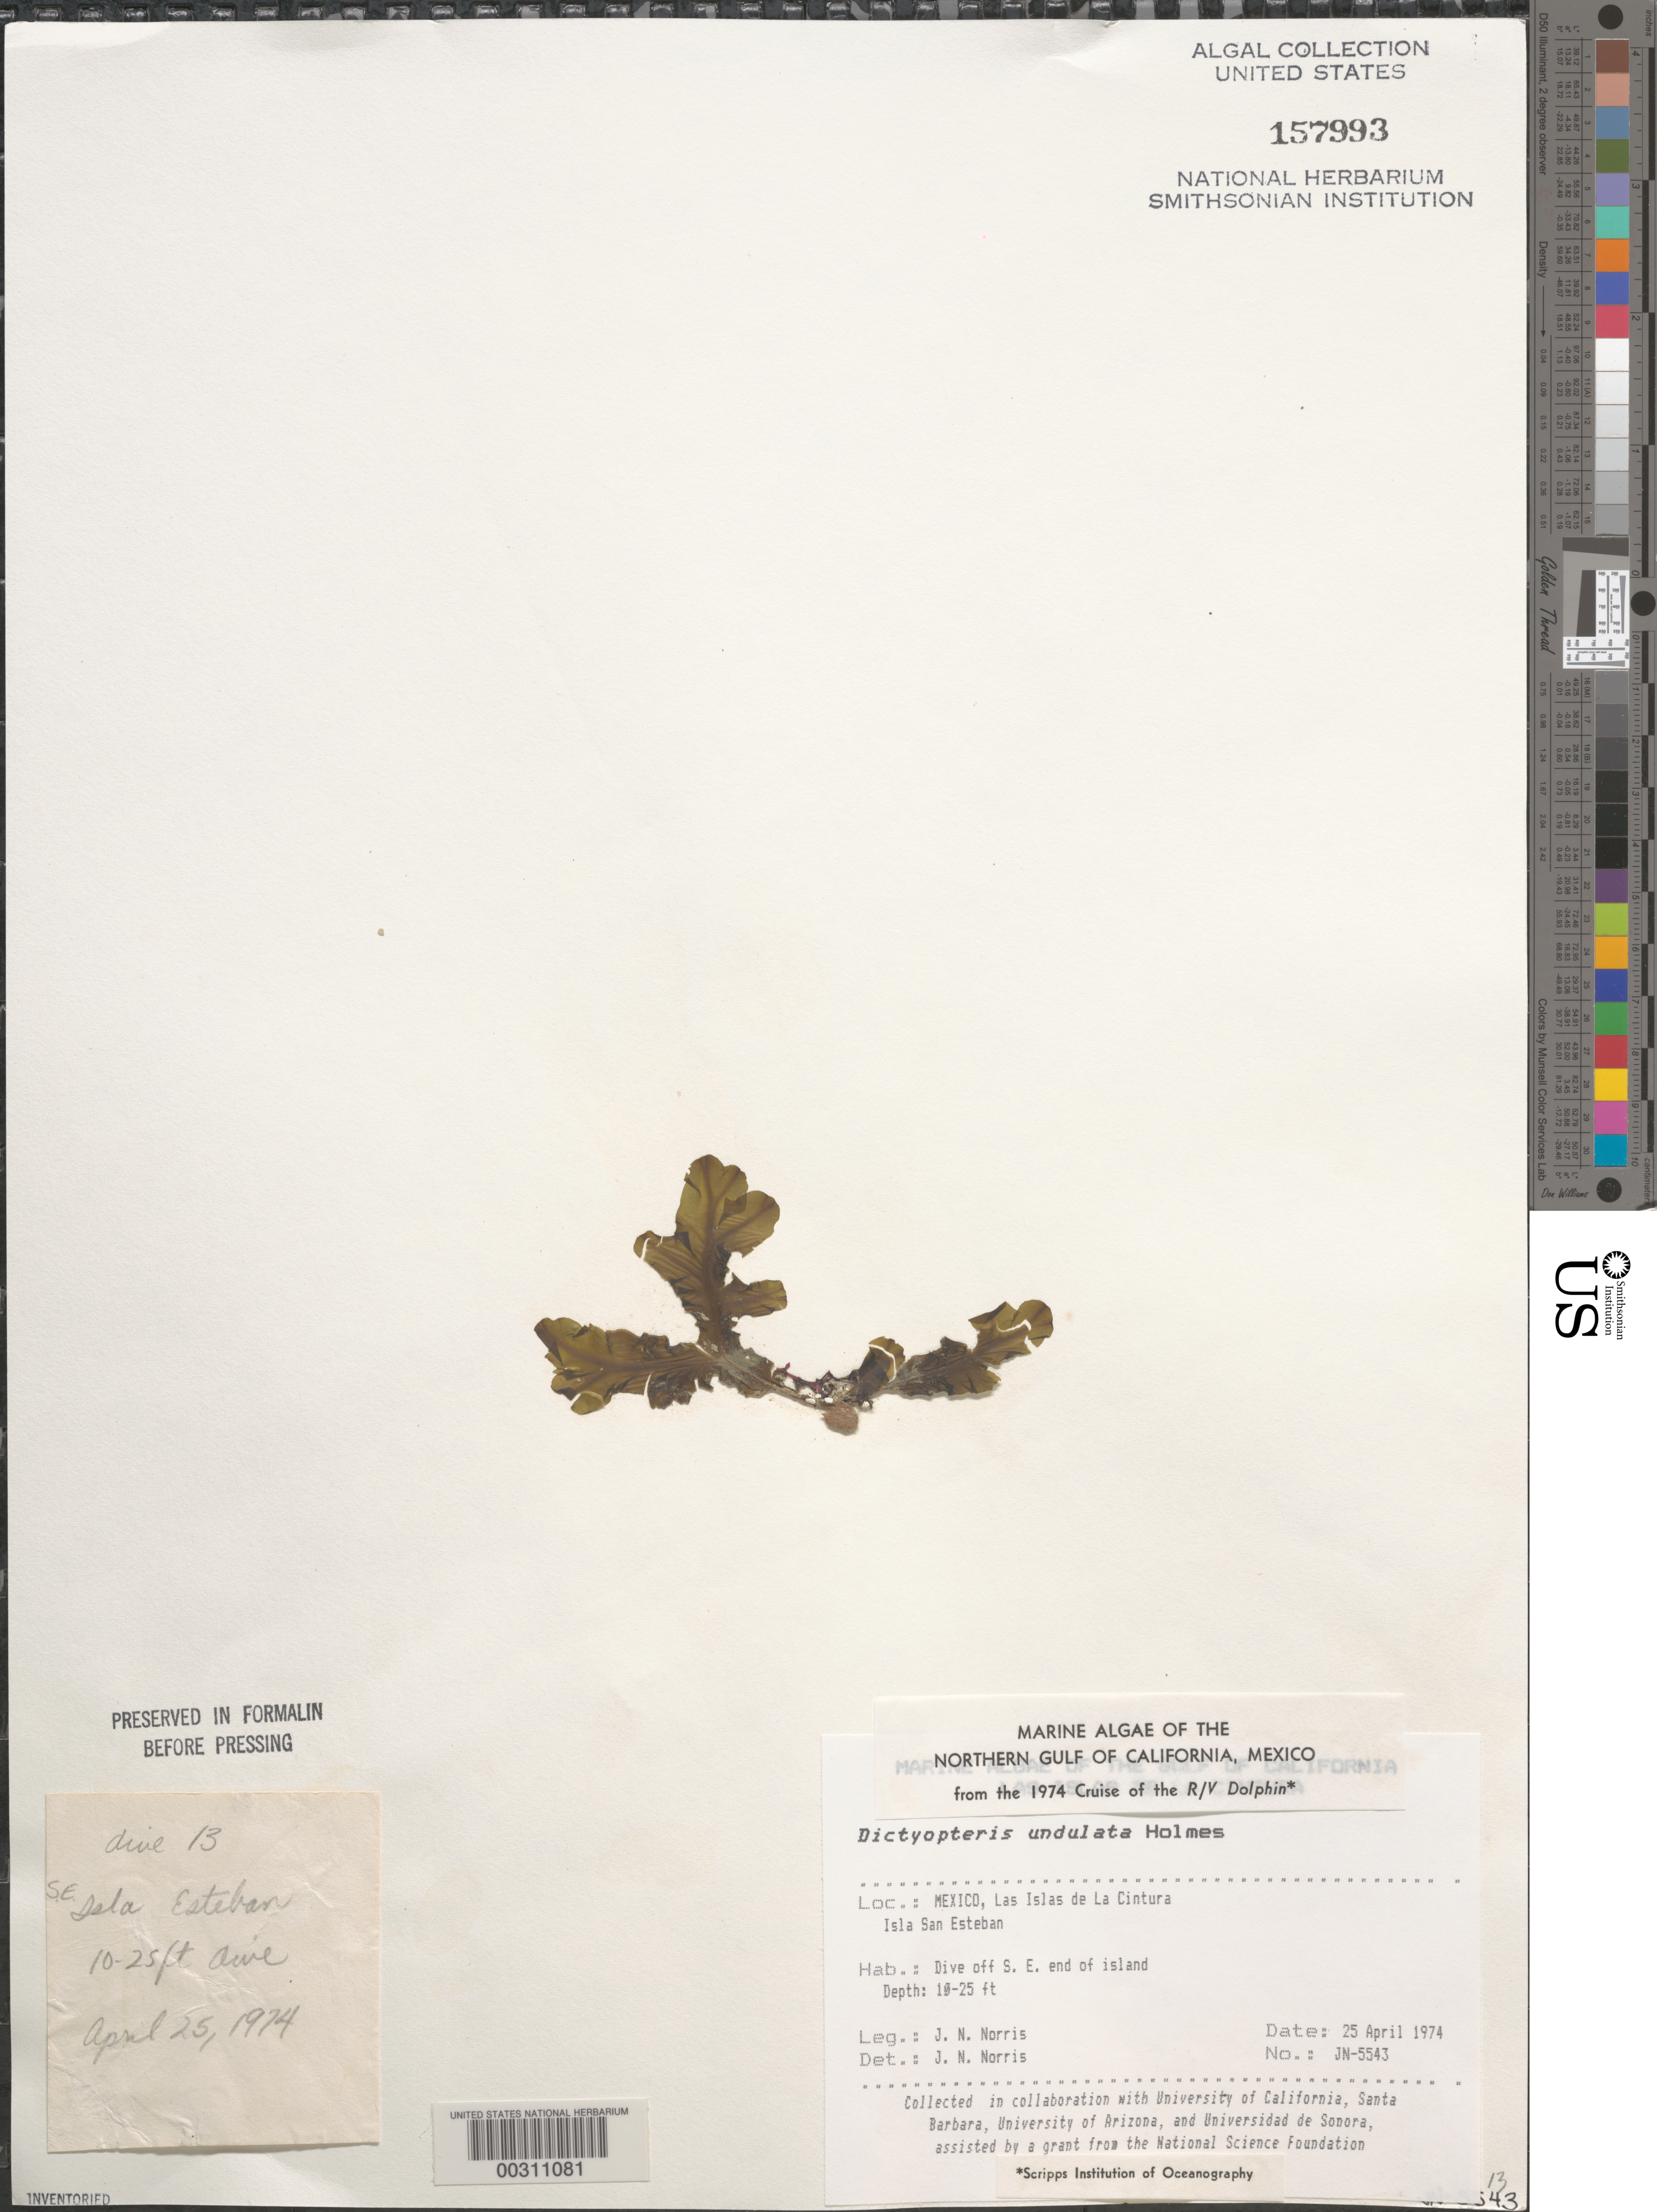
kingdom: Chromista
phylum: Ochrophyta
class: Phaeophyceae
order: Dictyotales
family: Dictyotaceae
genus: Dictyopteris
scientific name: Dictyopteris undulata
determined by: Norris, James N.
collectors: J. N. Norris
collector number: JN-5543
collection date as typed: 25 Apr 1974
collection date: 1974-04-25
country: Mexico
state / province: Baja California Norte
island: Isla San Esteban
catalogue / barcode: US 157993